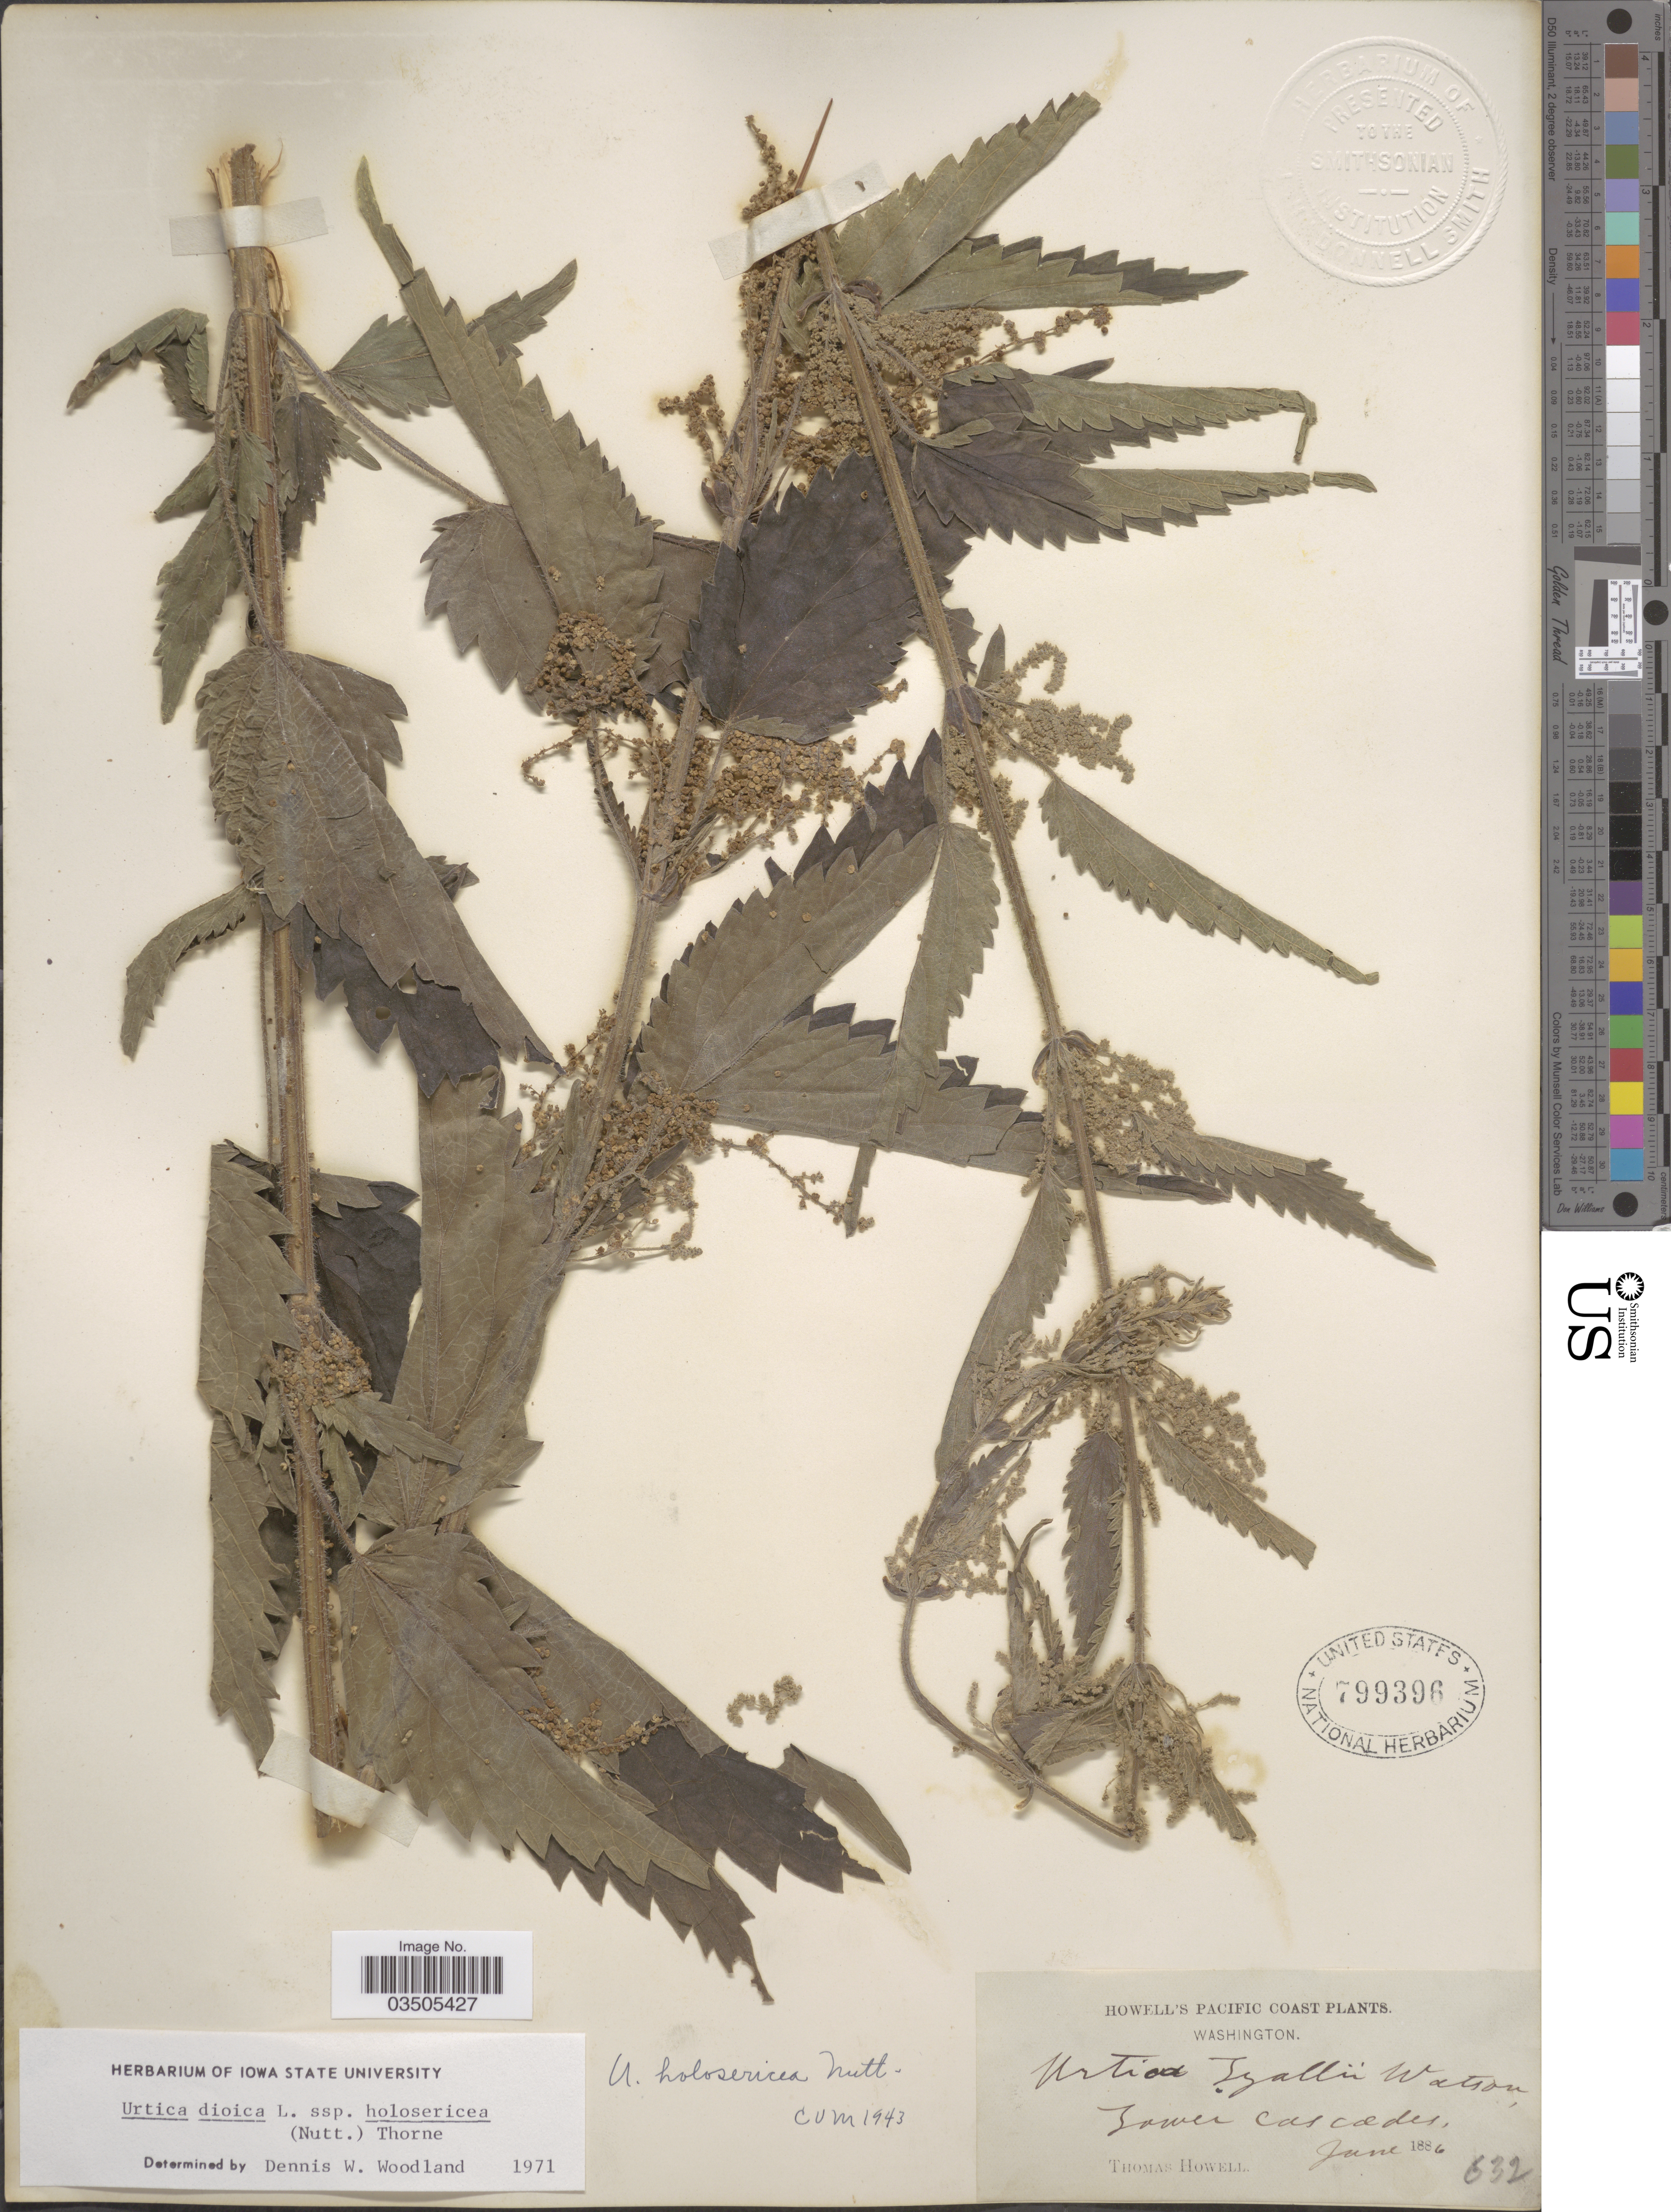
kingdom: Plantae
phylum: Tracheophyta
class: Magnoliopsida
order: Rosales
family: Urticaceae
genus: Urtica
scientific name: Urtica dioica subsp. holosericea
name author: (Nutt.) Thorne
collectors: T. Howell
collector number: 632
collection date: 1886-06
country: United States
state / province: Washington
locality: Pacific Coast. Lower cascades.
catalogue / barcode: US 799396